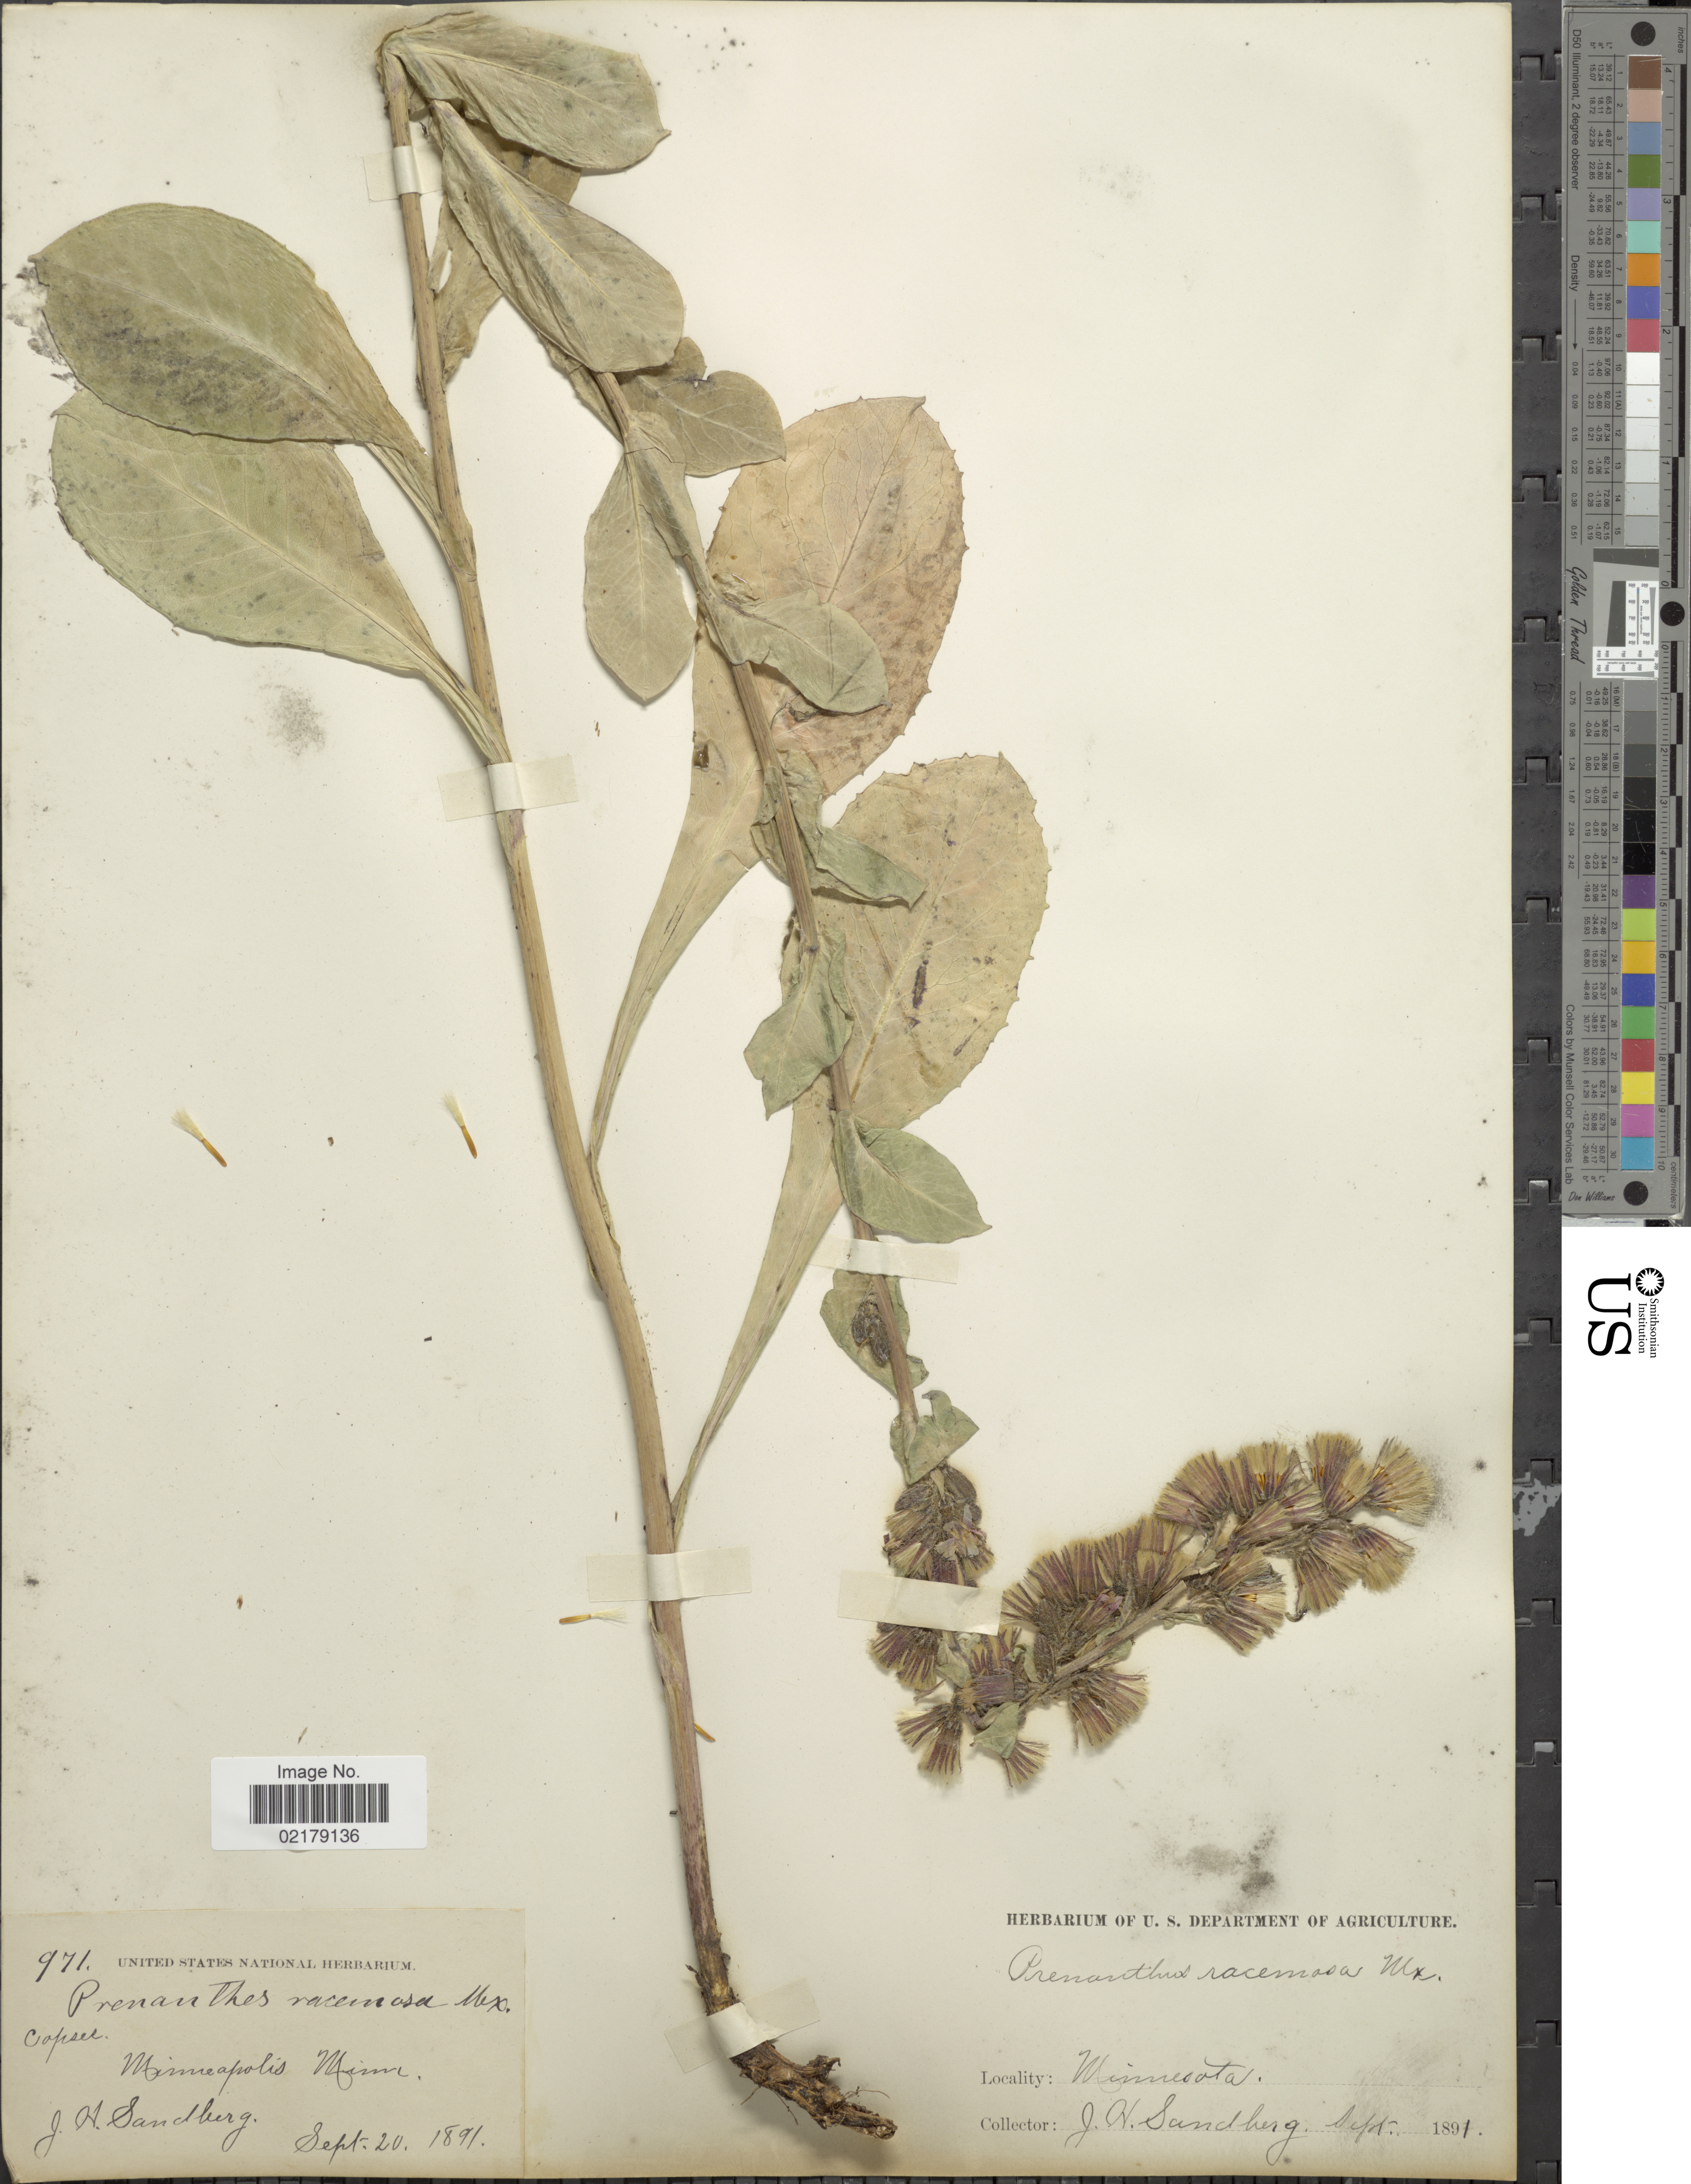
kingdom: Plantae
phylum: Tracheophyta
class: Magnoliopsida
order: Asterales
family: Asteraceae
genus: Nabalus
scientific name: Nabalus racemosus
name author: (Michx.) Hook.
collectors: J. H. Sandberg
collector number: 971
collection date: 1891-09-20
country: United States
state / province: Minnesota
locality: Minneapolis